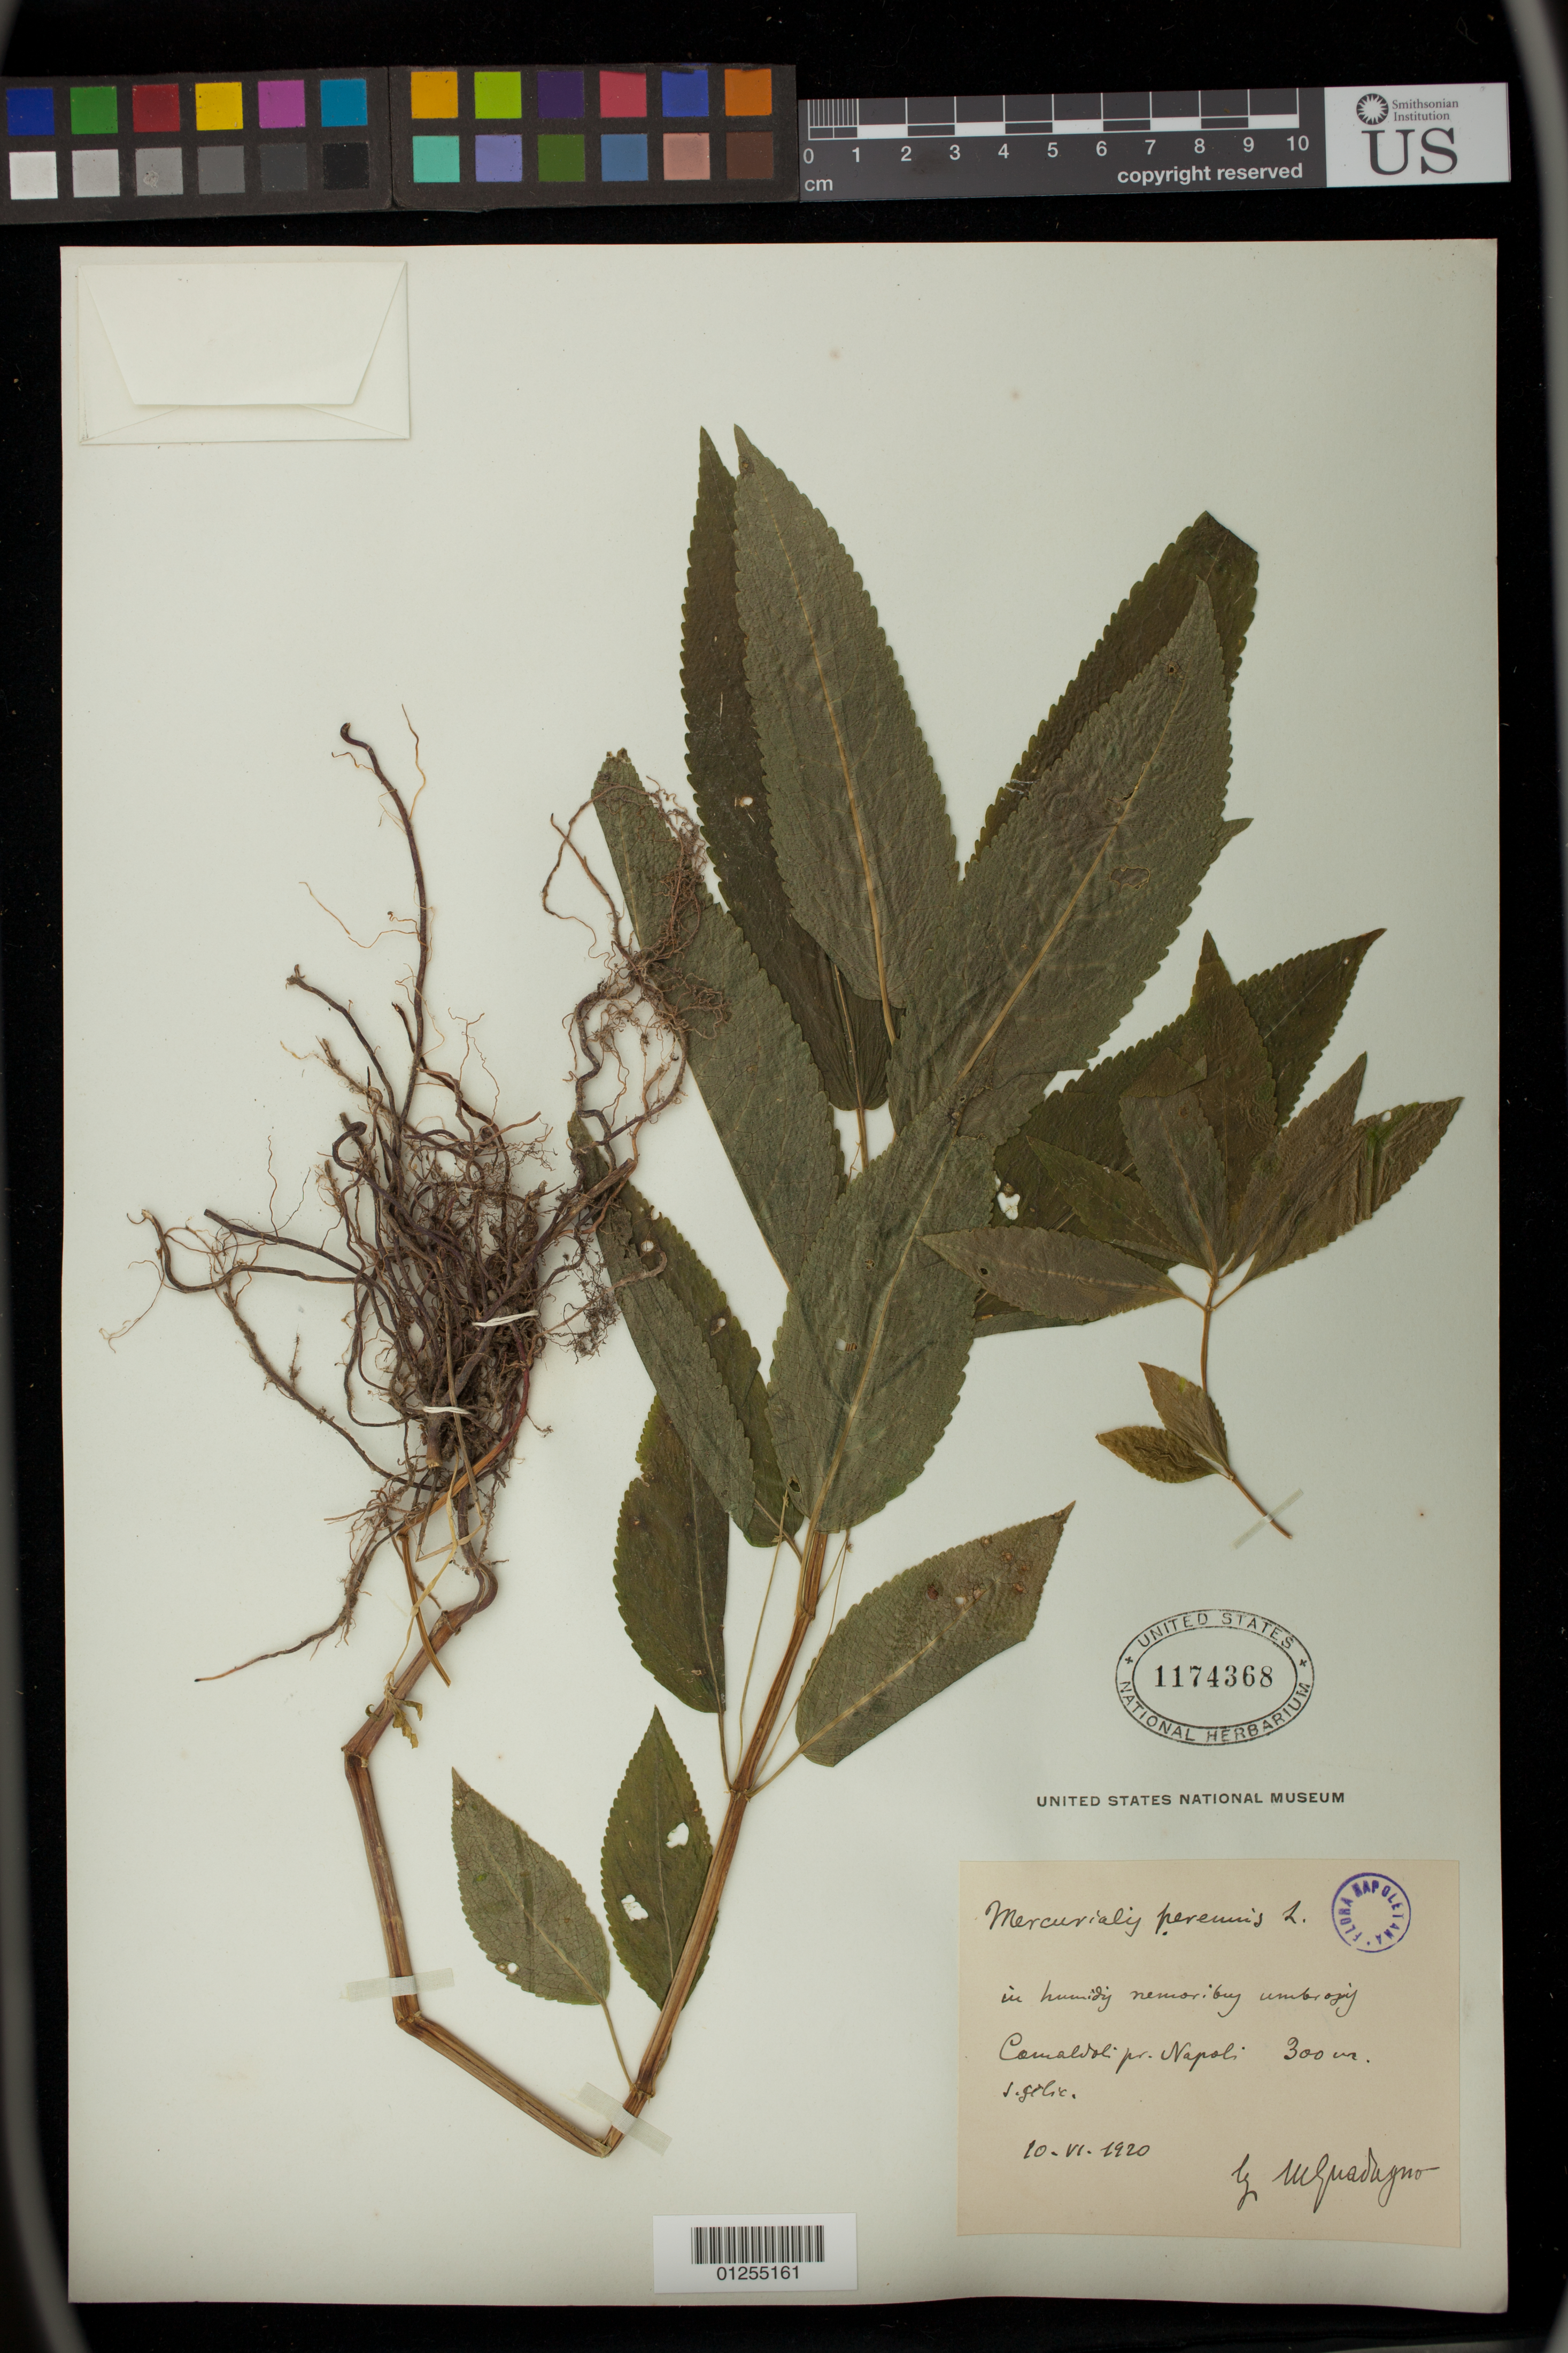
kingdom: Plantae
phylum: Tracheophyta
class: Magnoliopsida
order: Malpighiales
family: Euphorbiaceae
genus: Mercurialis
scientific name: Mercurialis perennis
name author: L.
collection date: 1920-06-10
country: Italy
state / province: Campania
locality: Napoli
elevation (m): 300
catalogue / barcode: US 1174368